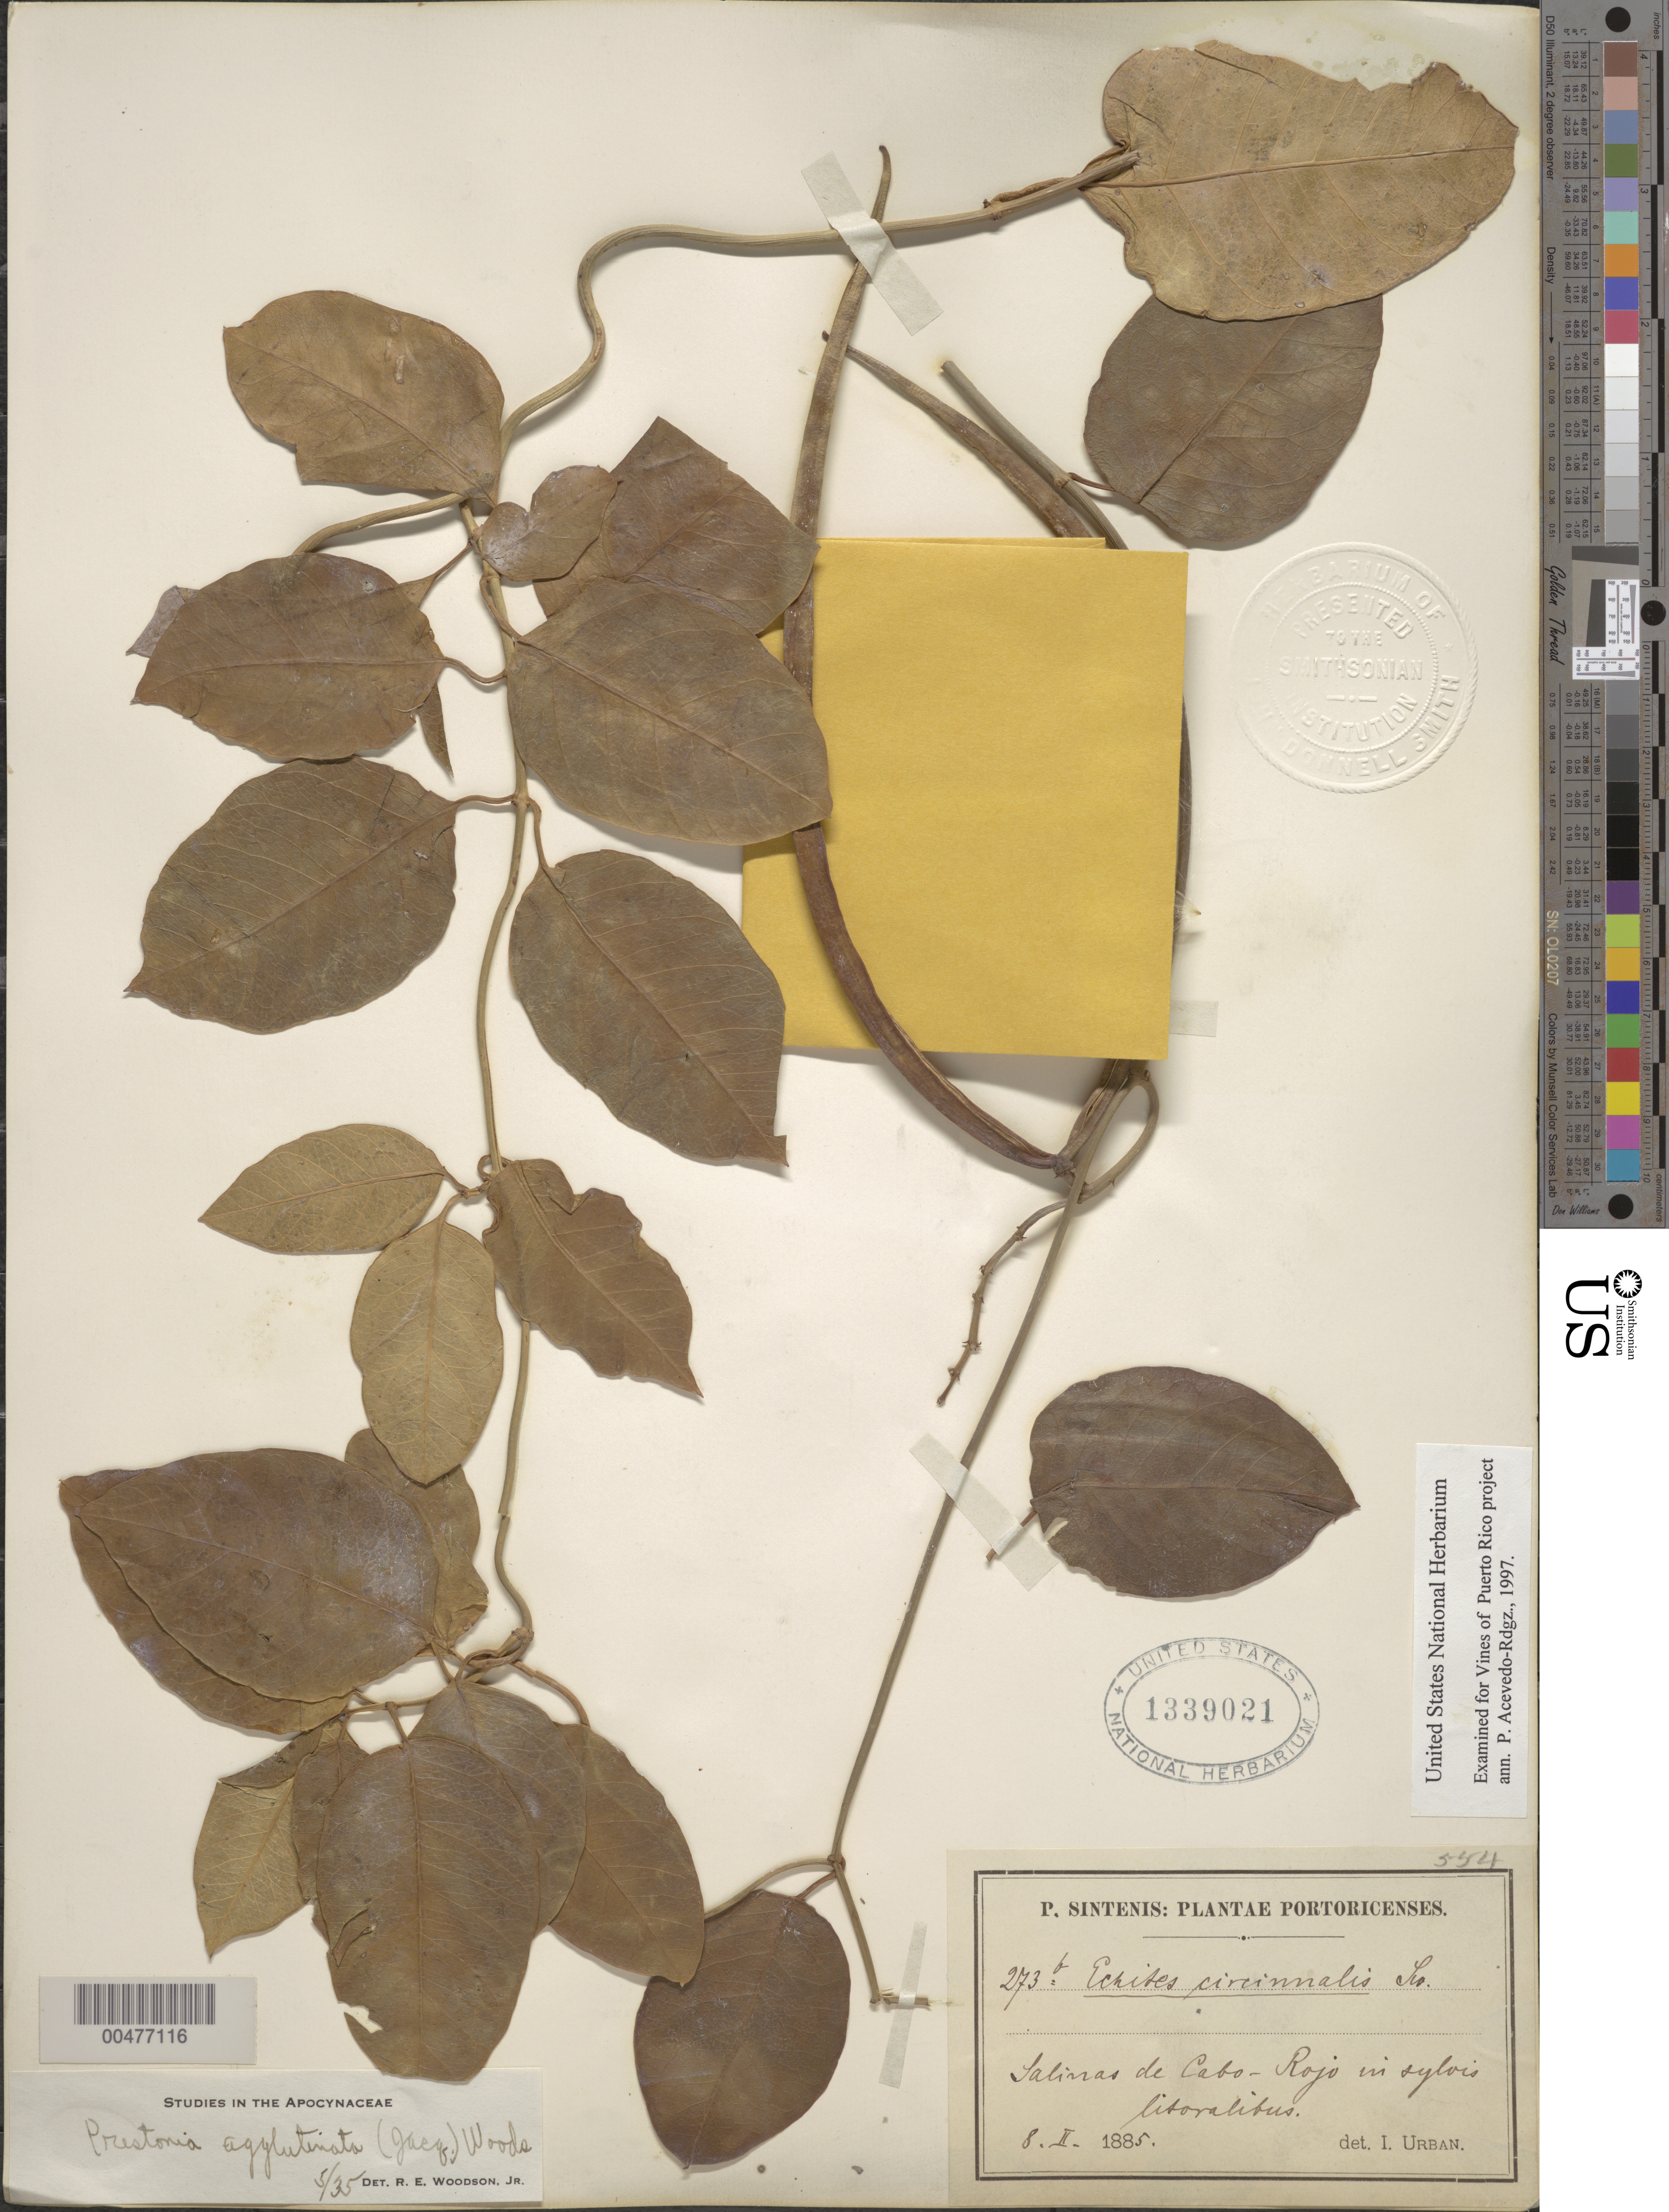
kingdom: Plantae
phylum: Tracheophyta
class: Magnoliopsida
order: Gentianales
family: Apocynaceae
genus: Prestonia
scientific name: Prestonia agglutinata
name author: (Jacq.) Woodson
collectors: P. Sintenis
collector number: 273b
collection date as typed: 08 Feb 1885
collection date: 1885-02-08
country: Puerto Rico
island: Greater Antilles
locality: Salinas de Cabo Rojo. In sylvis litoralibus.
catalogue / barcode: US 1339021